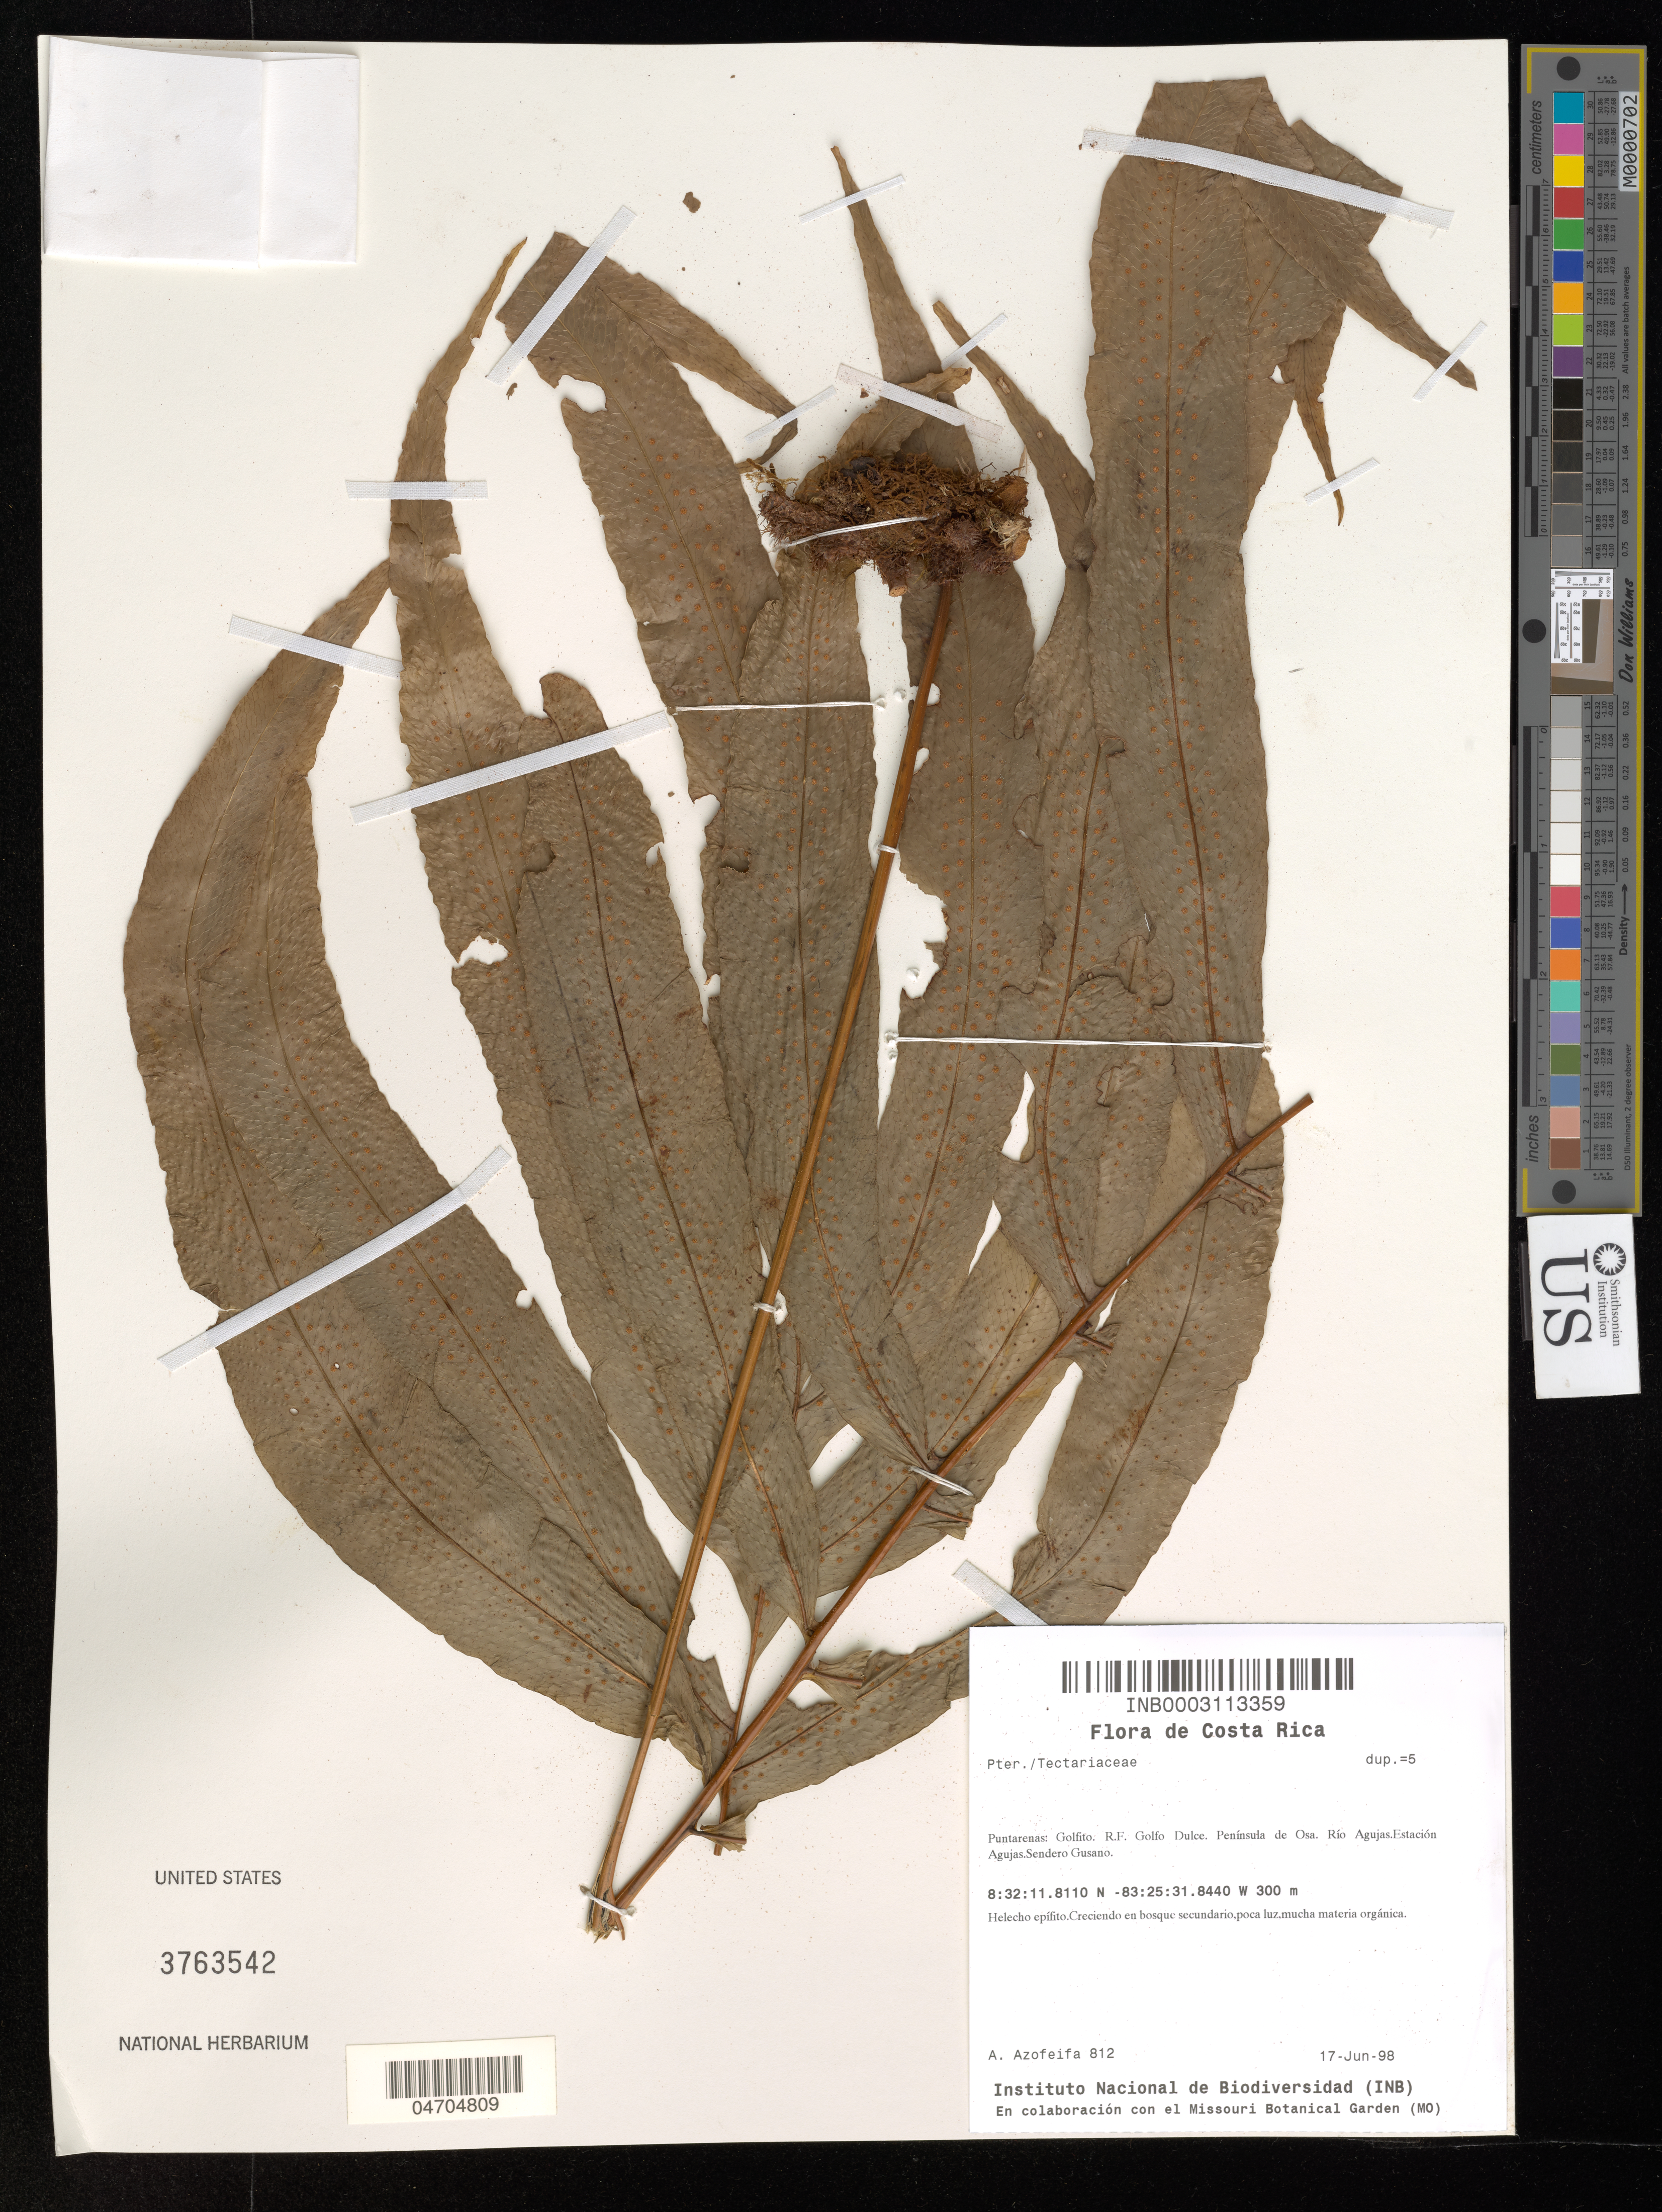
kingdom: Plantae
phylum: Tracheophyta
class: Polypodiopsida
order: Polypodiales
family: Tectariaceae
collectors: A. Azofeifa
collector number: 812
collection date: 1998-06-17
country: Costa Rica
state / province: Puntarenas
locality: Golfito. R. F. Golfo Dulce. Península de Osa. Río Agujas. Estación Agujas. Sendero Gusano.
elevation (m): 300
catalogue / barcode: US 3763542